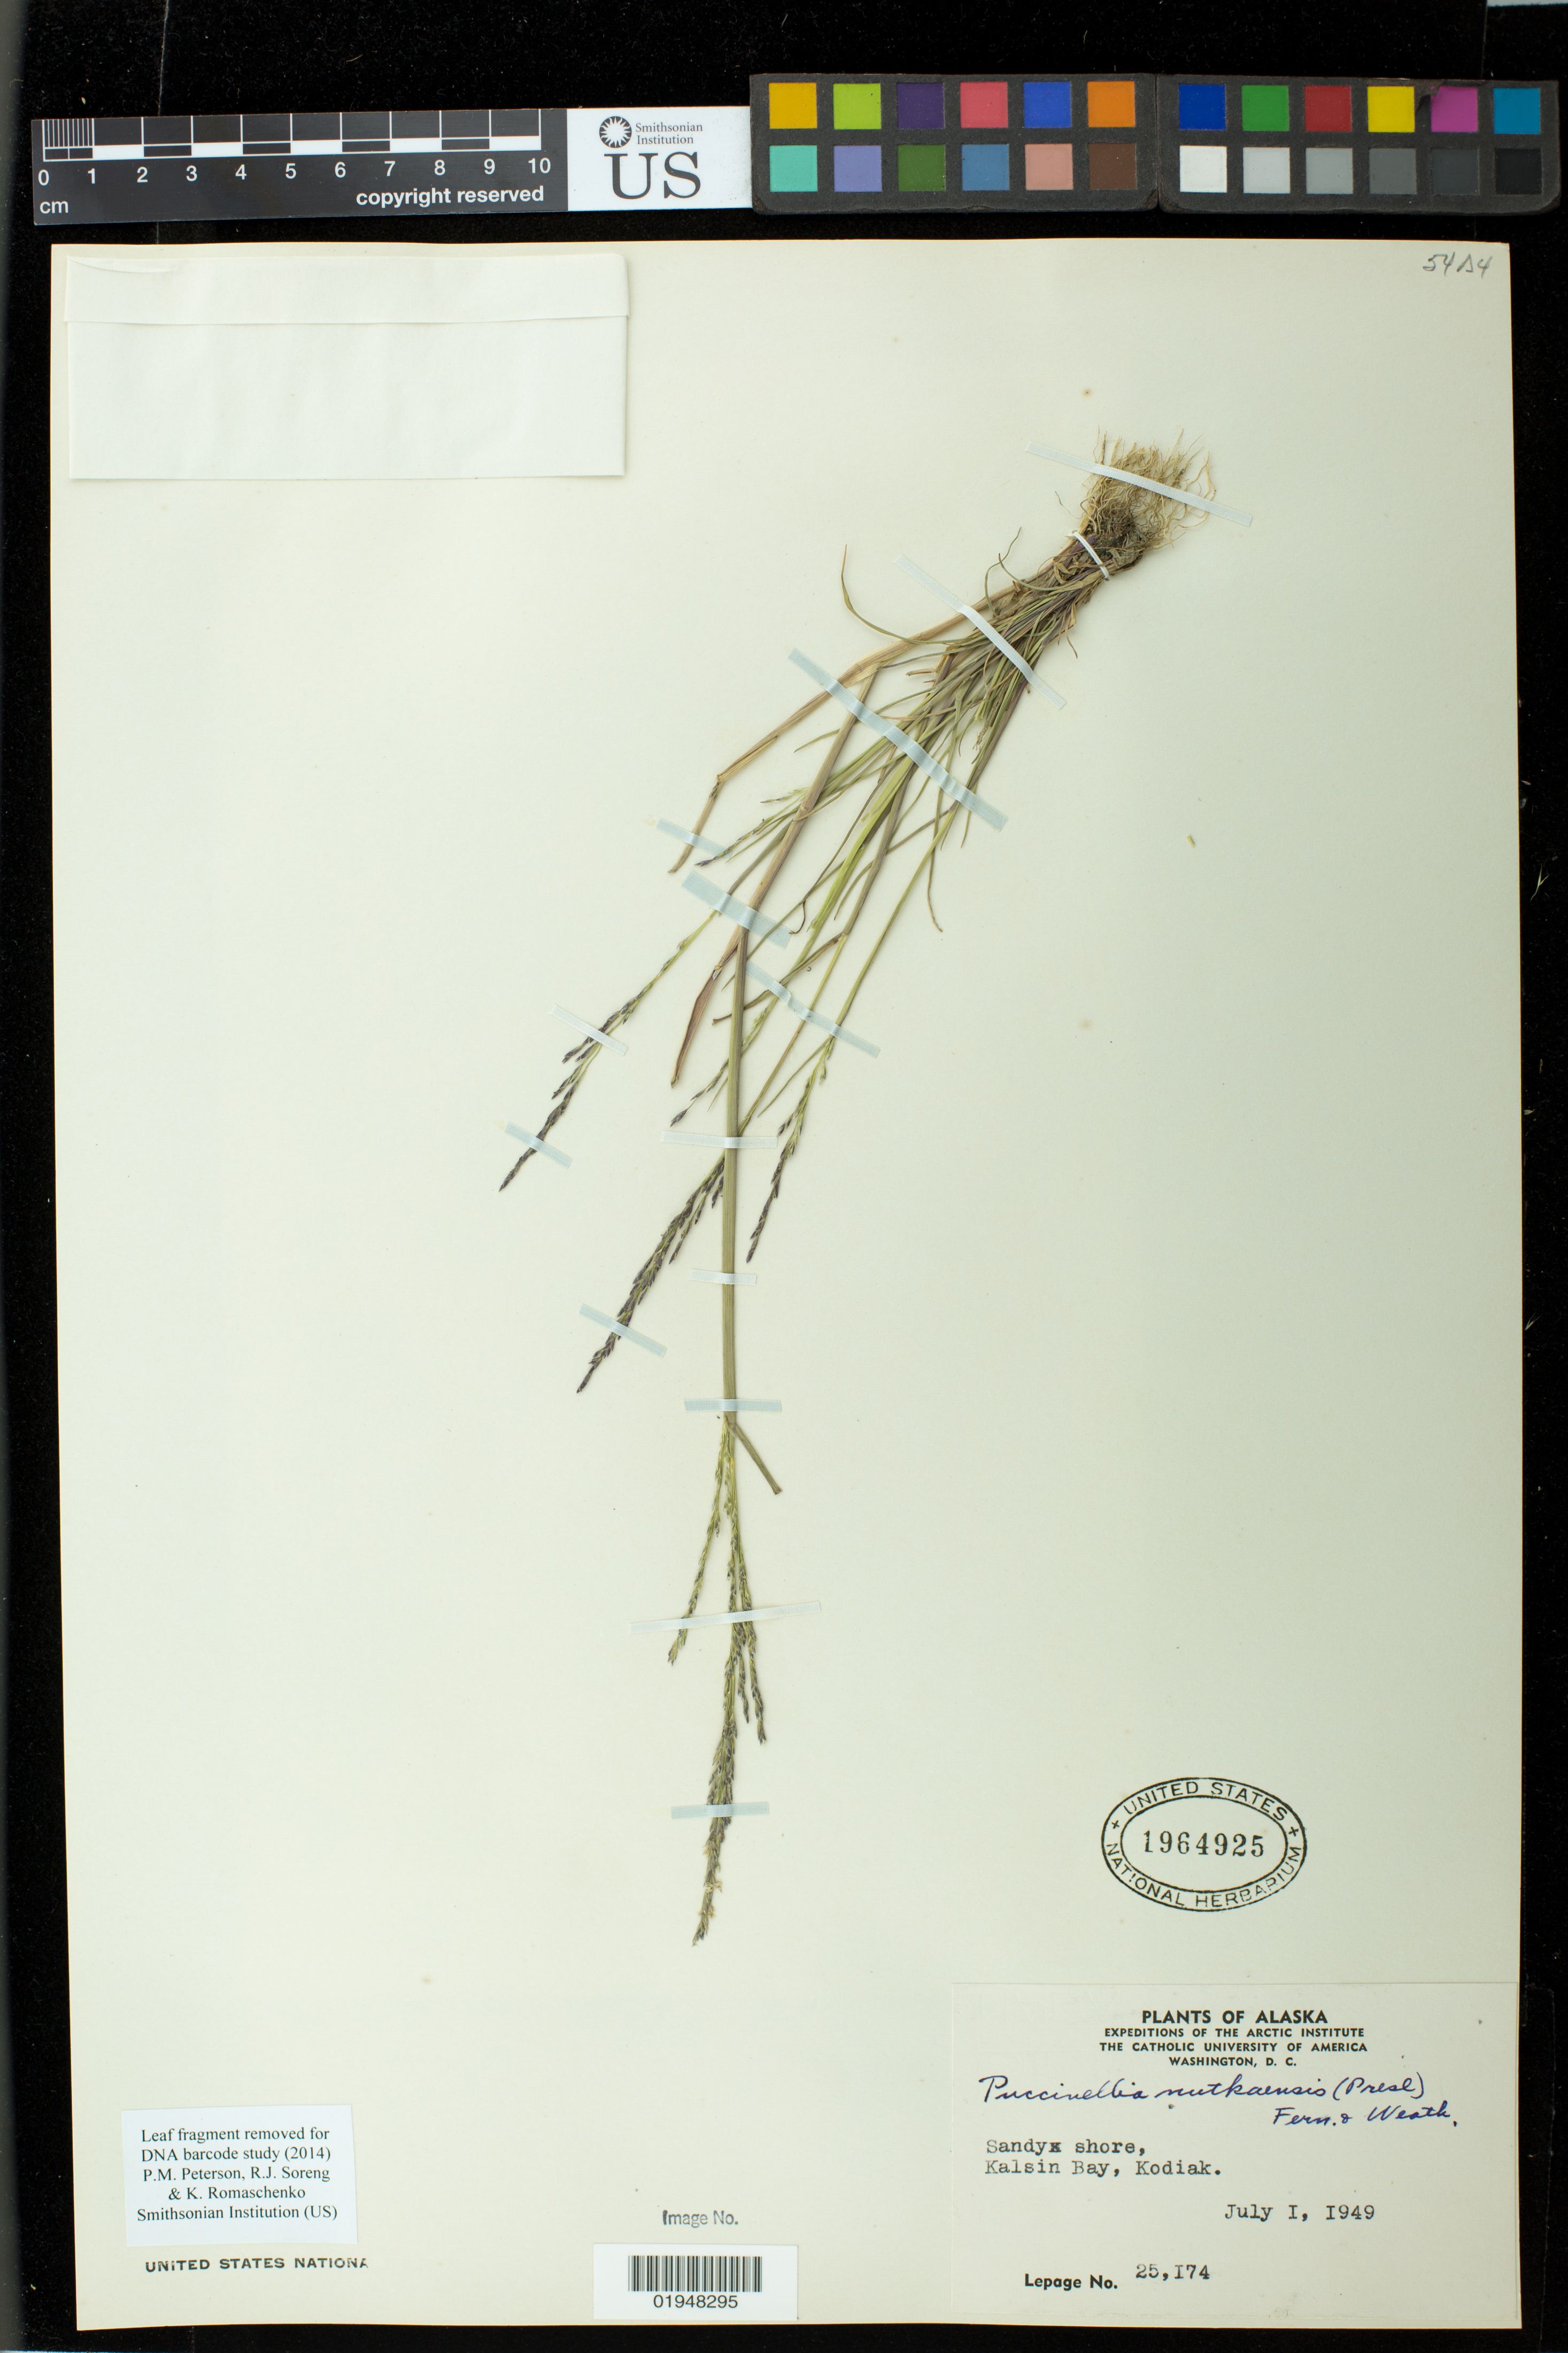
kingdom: Plantae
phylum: Tracheophyta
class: Liliopsida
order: Poales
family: Poaceae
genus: Puccinellia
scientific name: Puccinellia nutkaensis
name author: (J. Presl) Fernald & Weath.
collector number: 25174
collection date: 1949-07-01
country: United States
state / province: Alaska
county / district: Kodiak Island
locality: Kalsin Bay, Kodiak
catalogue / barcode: US 1964925